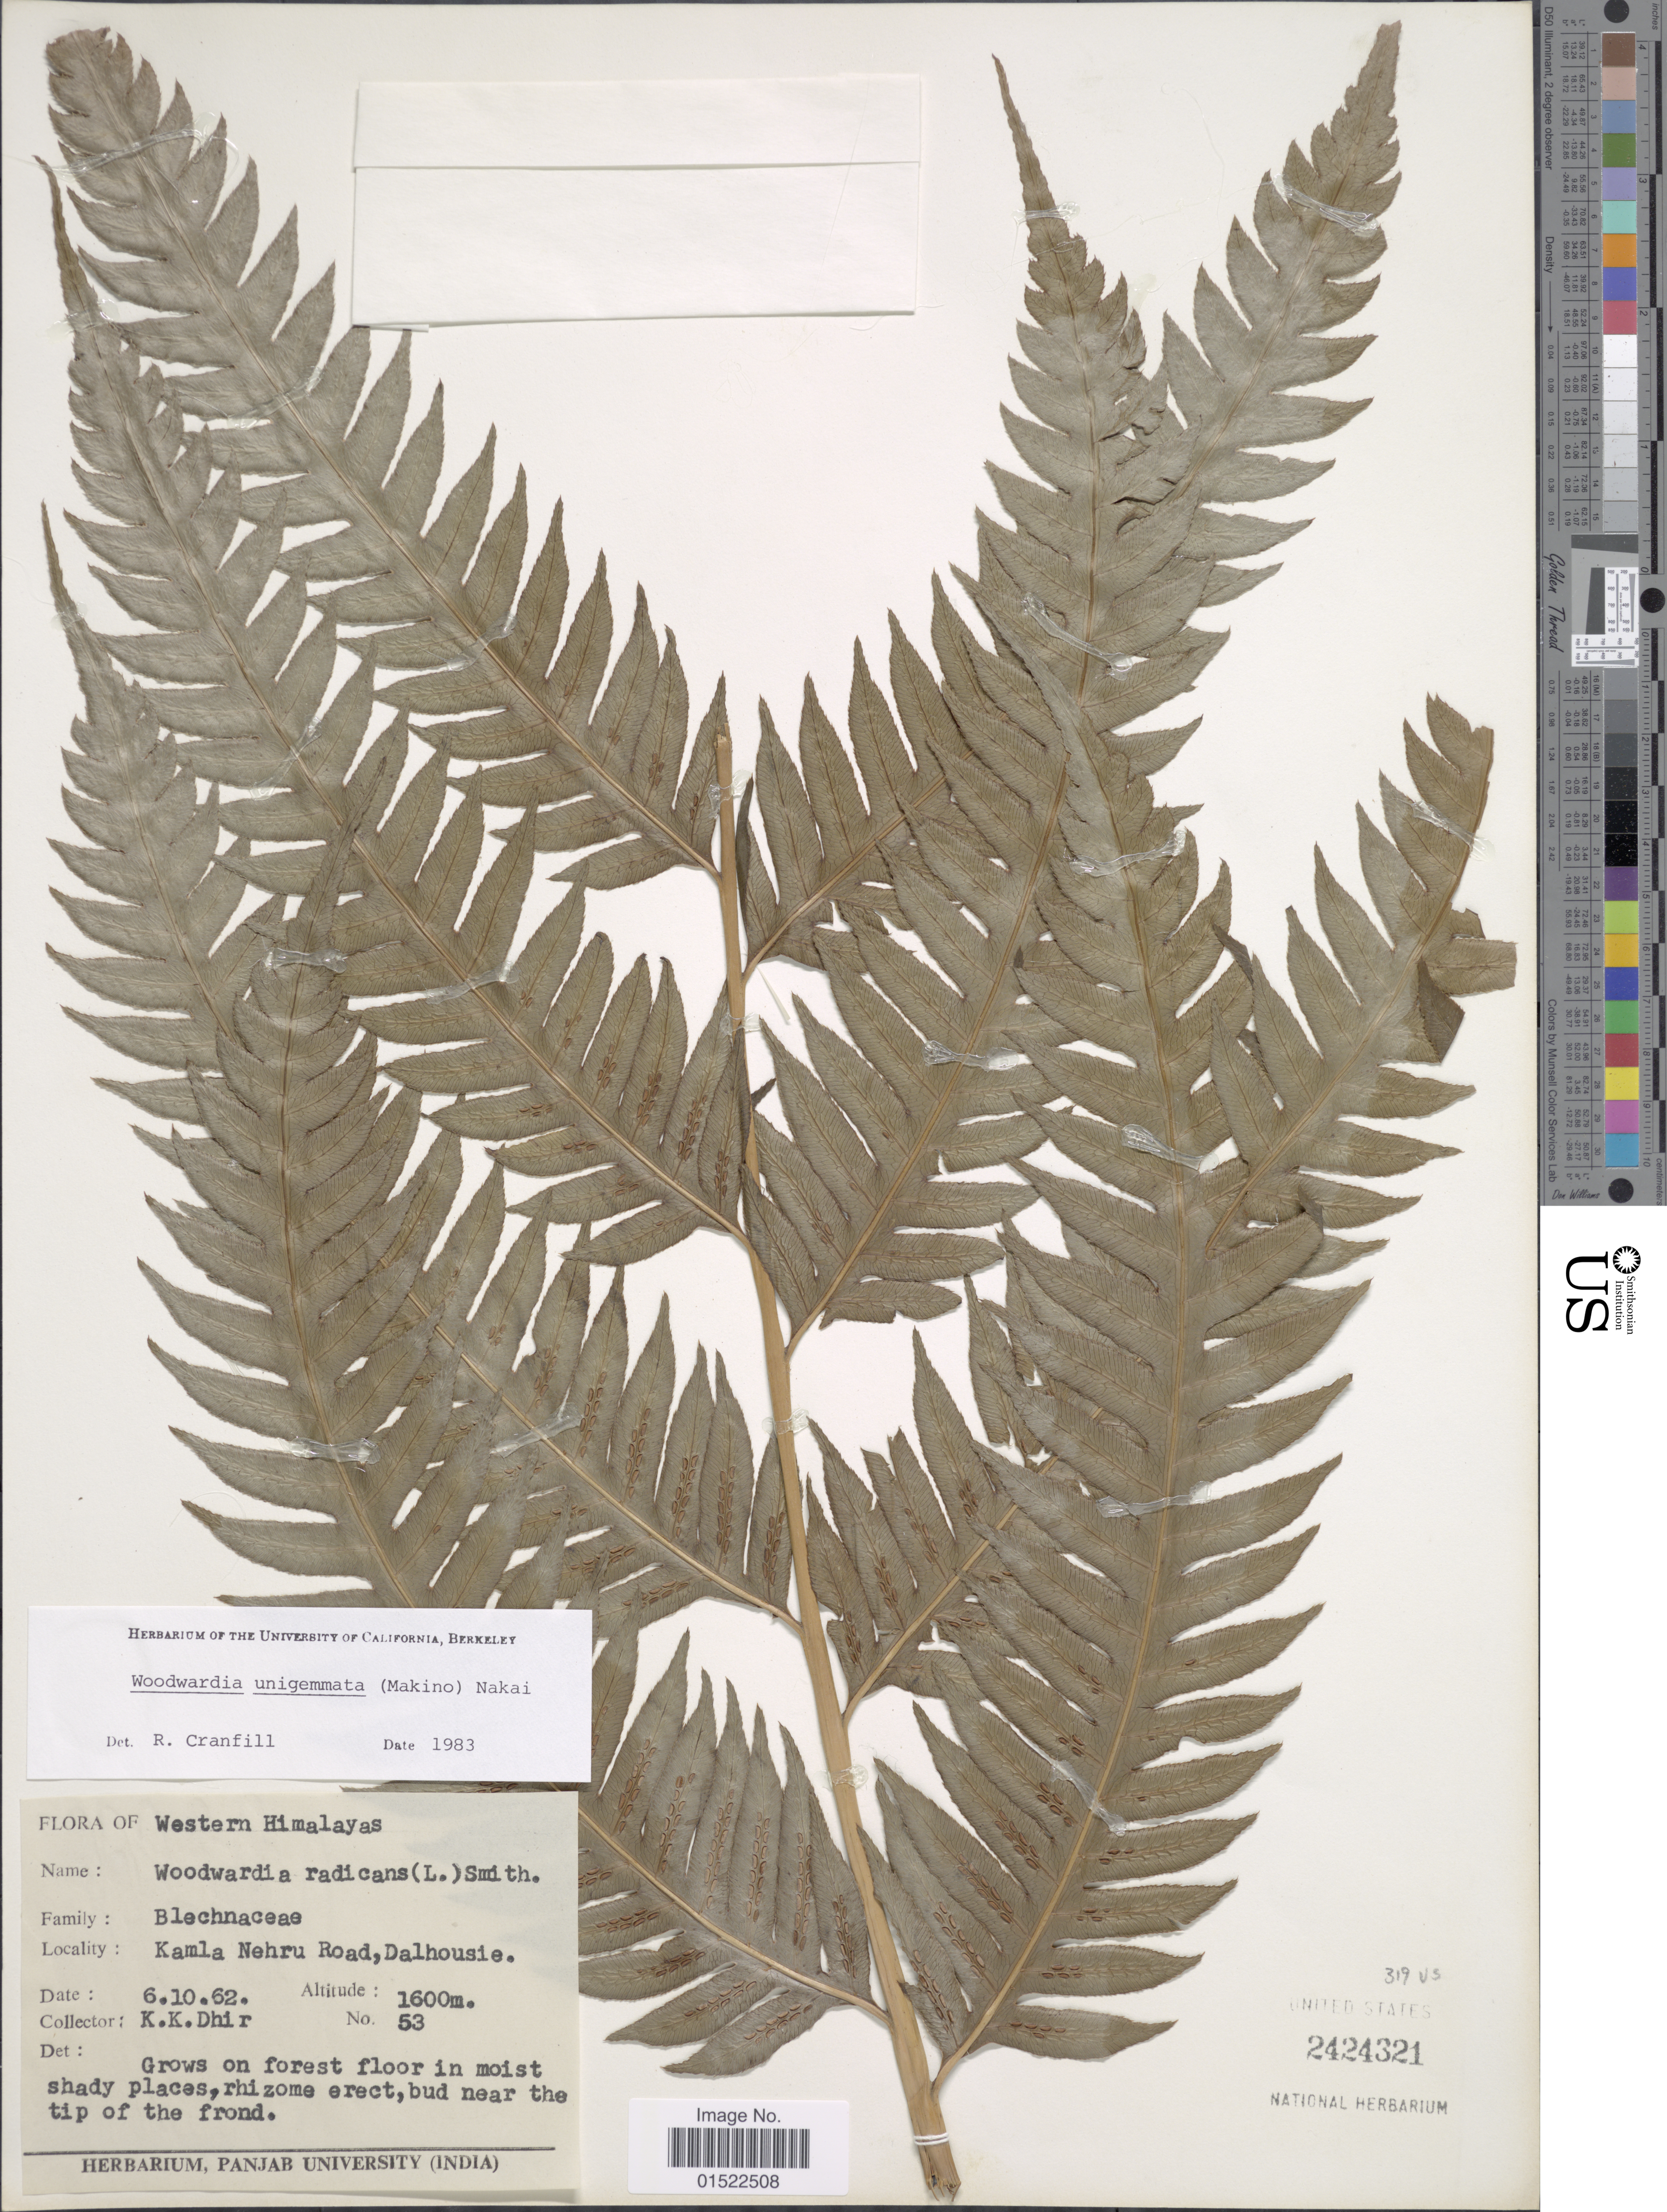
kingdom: Plantae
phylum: Tracheophyta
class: Polypodiopsida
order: Polypodiales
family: Blechnaceae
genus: Woodwardia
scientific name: Woodwardia unigemmata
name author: (Makino) Nakai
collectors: K. Dhir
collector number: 53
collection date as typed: Transcribed d/m/y: 6/10/62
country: India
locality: Western Himalayas, KamlaNehru Road, Dalhousie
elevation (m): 1600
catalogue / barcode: US 2424321